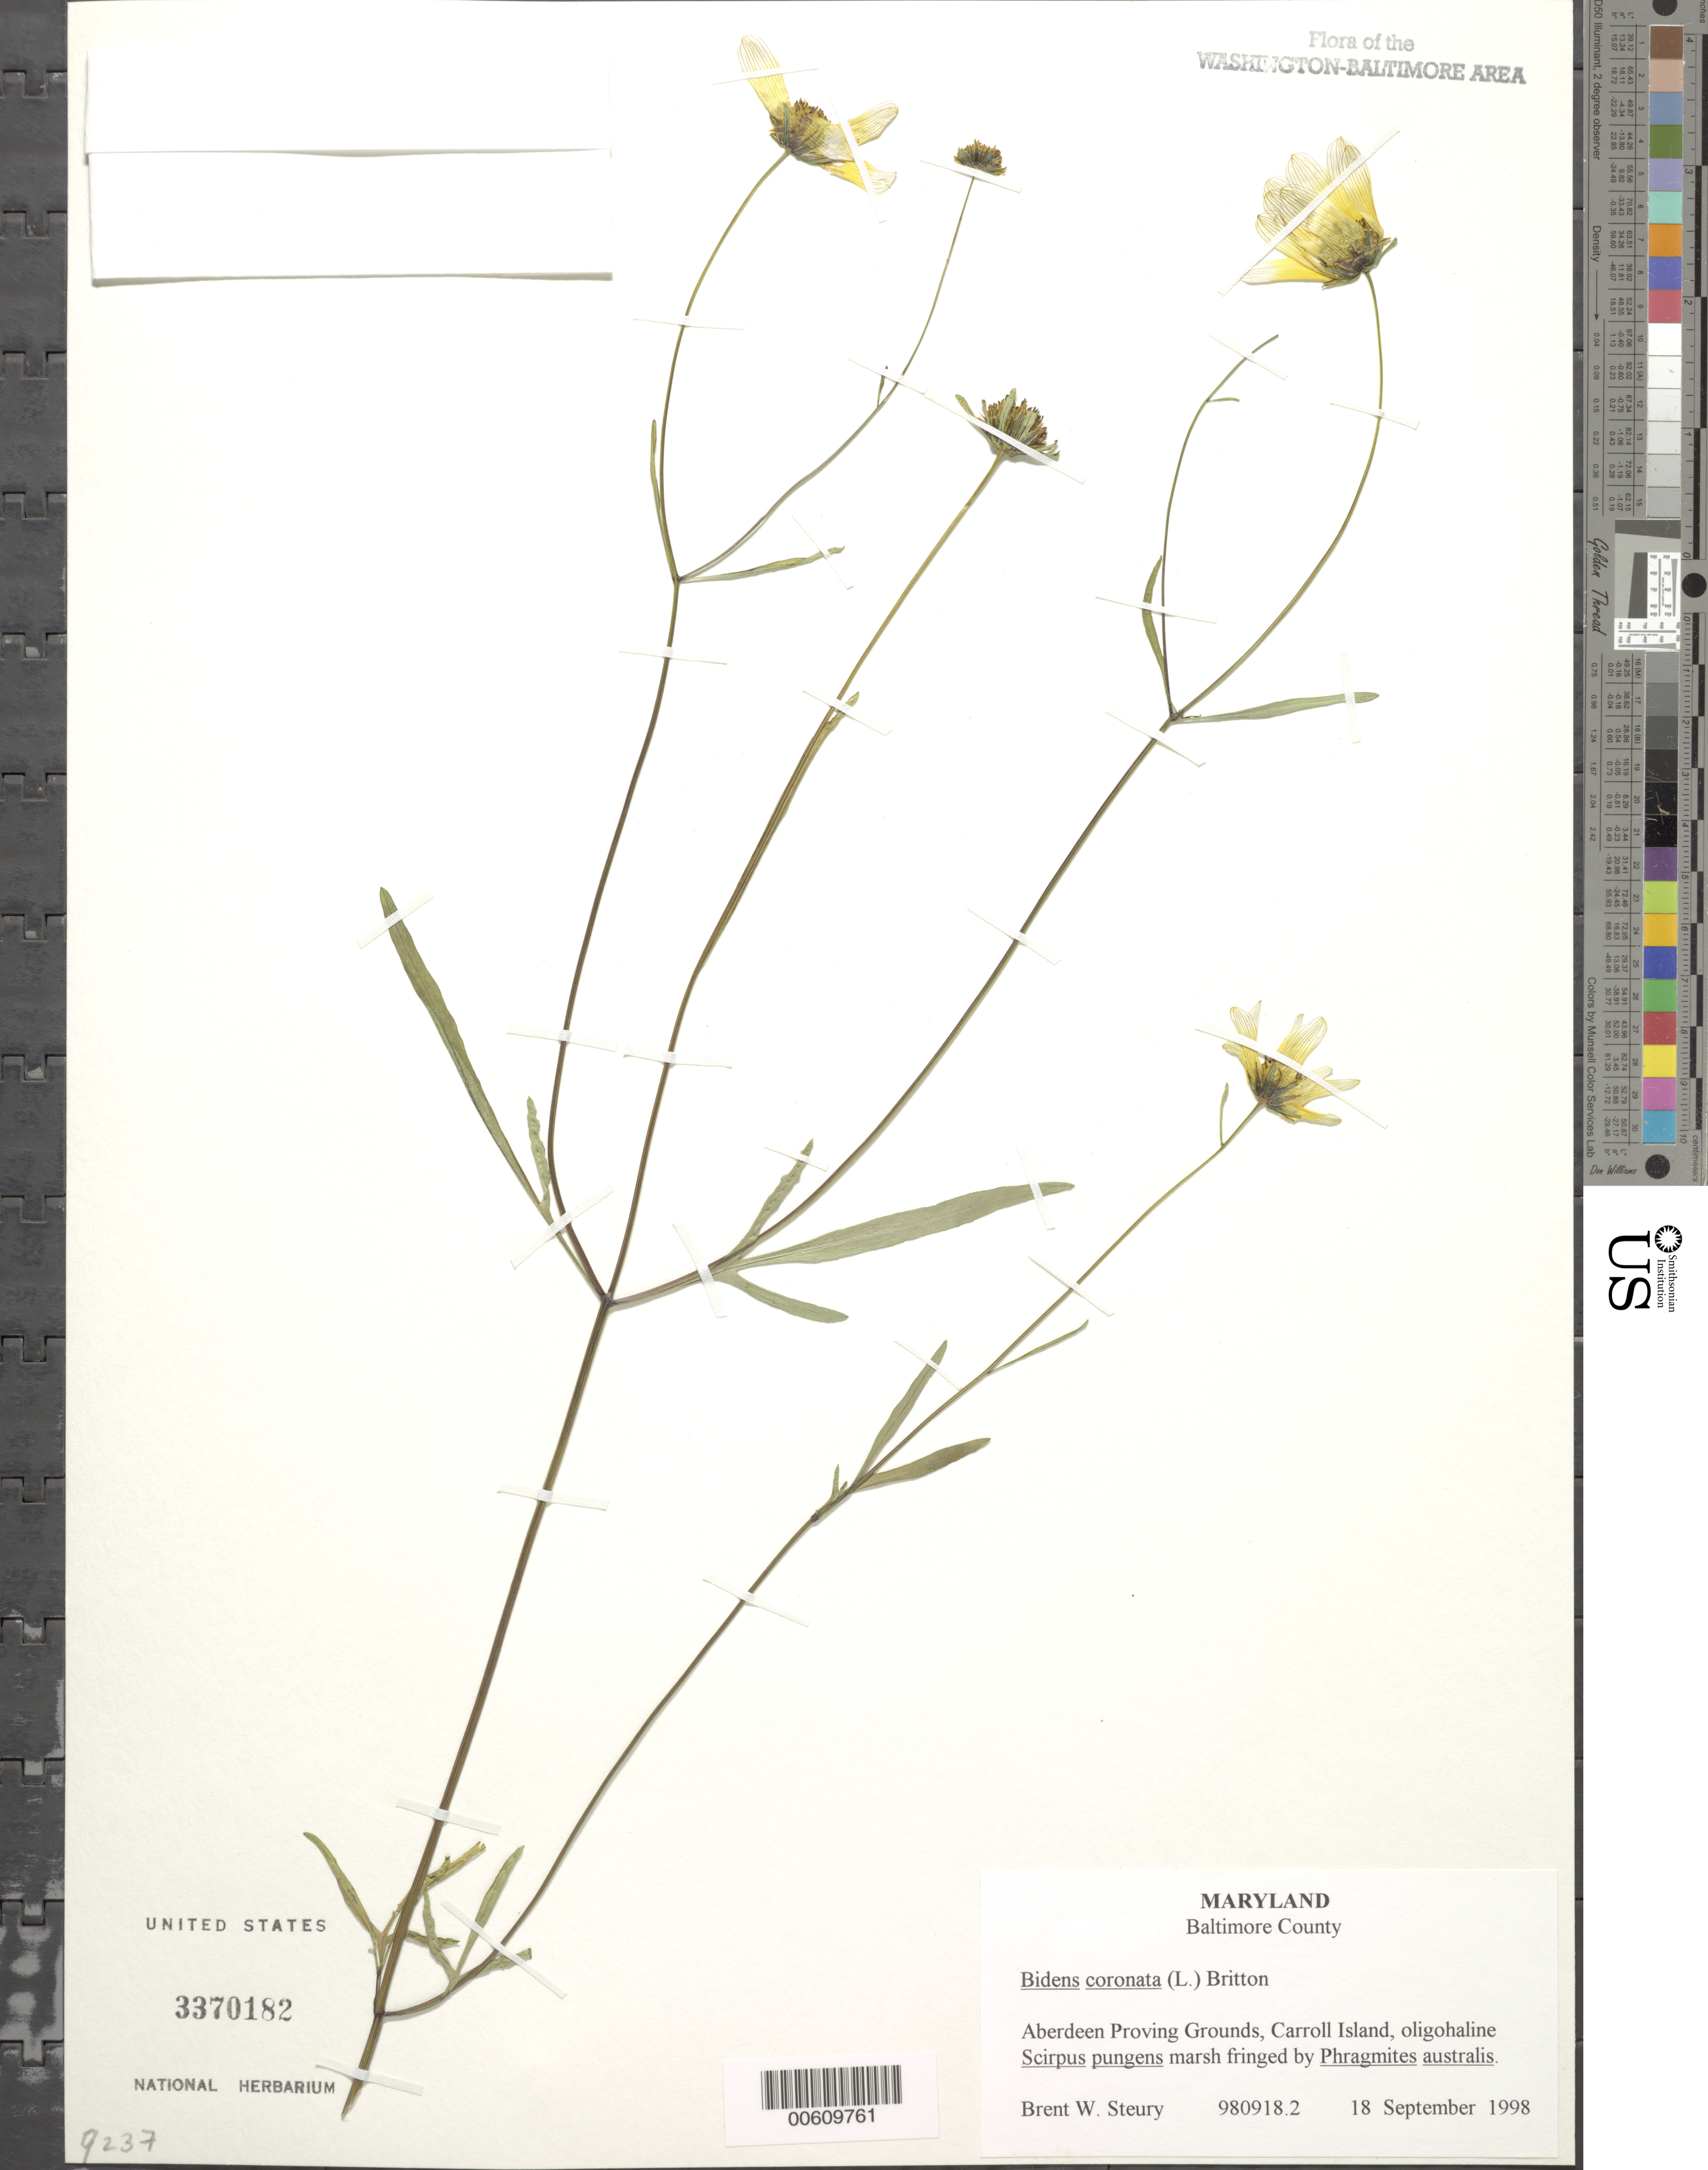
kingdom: Plantae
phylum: Tracheophyta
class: Magnoliopsida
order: Asterales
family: Asteraceae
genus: Bidens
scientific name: Bidens trichosperma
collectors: B. Steury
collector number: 980918.2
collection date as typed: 18 Sep 1998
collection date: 1998-09-18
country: United States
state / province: Maryland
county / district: Baltimore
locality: Aberdeen Proving Grounds, Caroll Island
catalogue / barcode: US 3370182